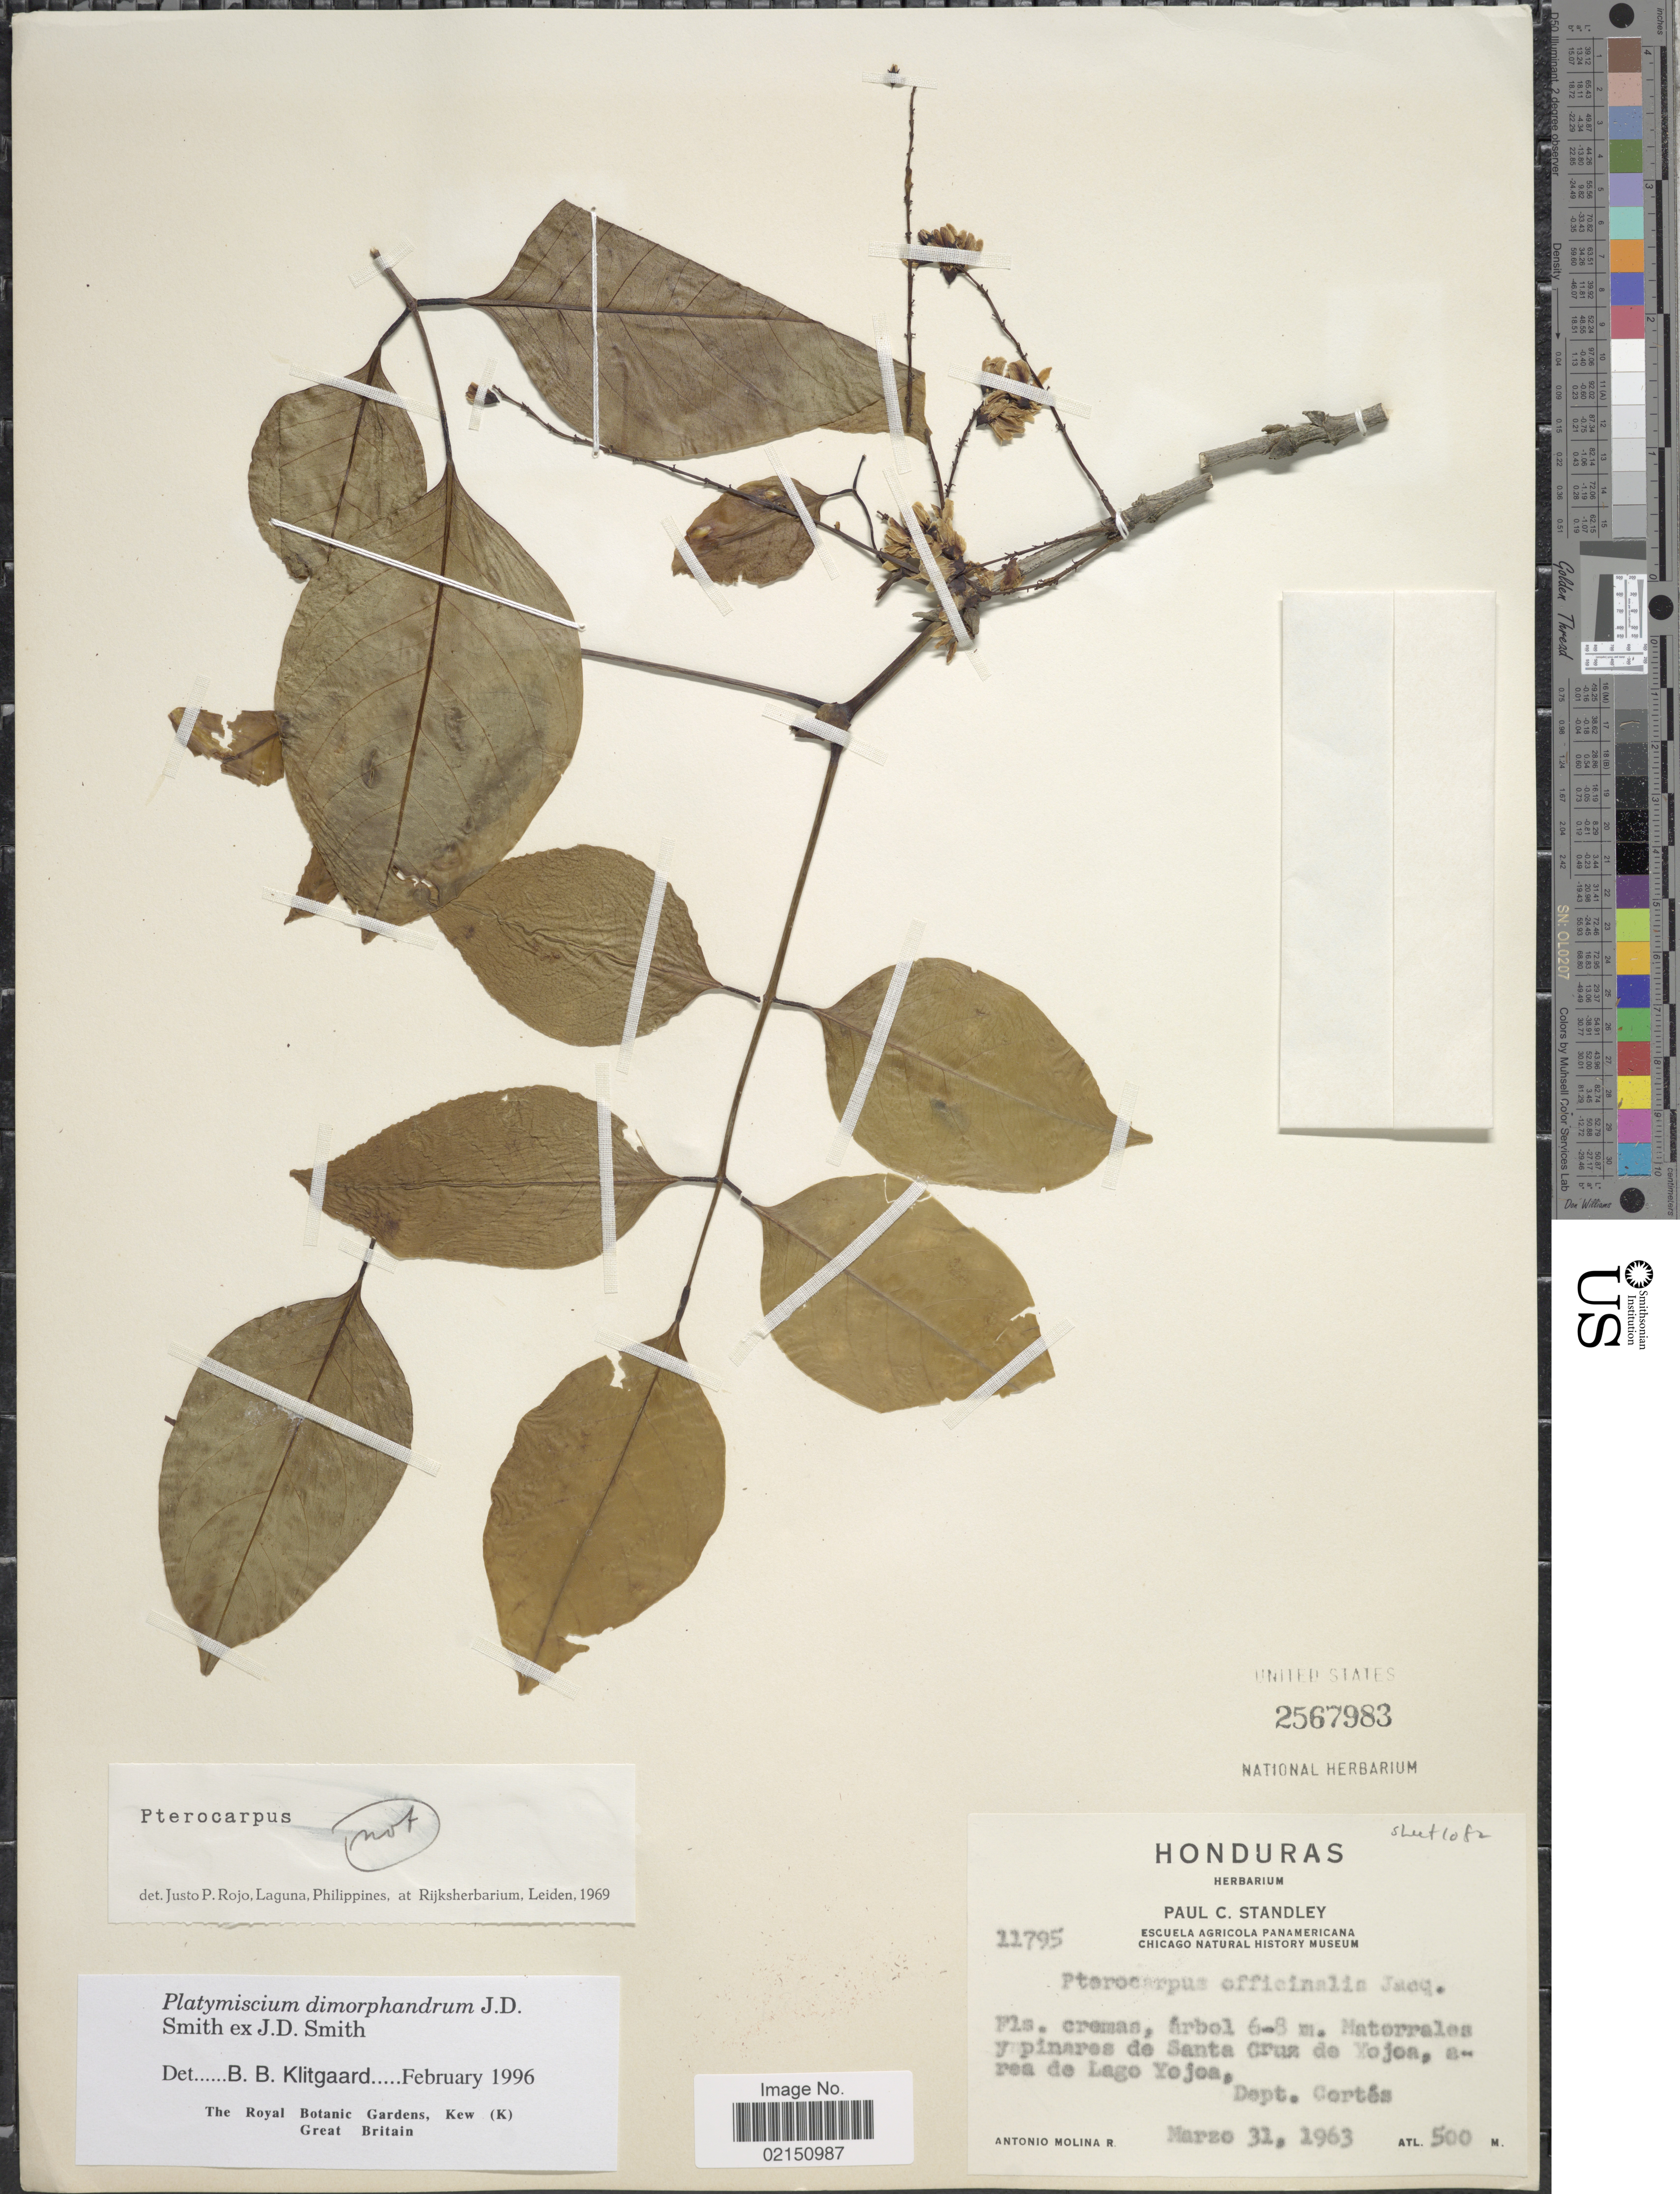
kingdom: Plantae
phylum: Tracheophyta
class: Magnoliopsida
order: Fabales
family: Fabaceae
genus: Platymiscium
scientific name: Platymiscium dimorphandrum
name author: Donn. Sm.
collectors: A. Molina R.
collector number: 11795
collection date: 1963-03-31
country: Honduras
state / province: Cortés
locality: Matorrales ynpinares de Santa Cruz de Yojoa, area de Lago Yojoa, Dept. Cortés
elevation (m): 500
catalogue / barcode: US 2567983